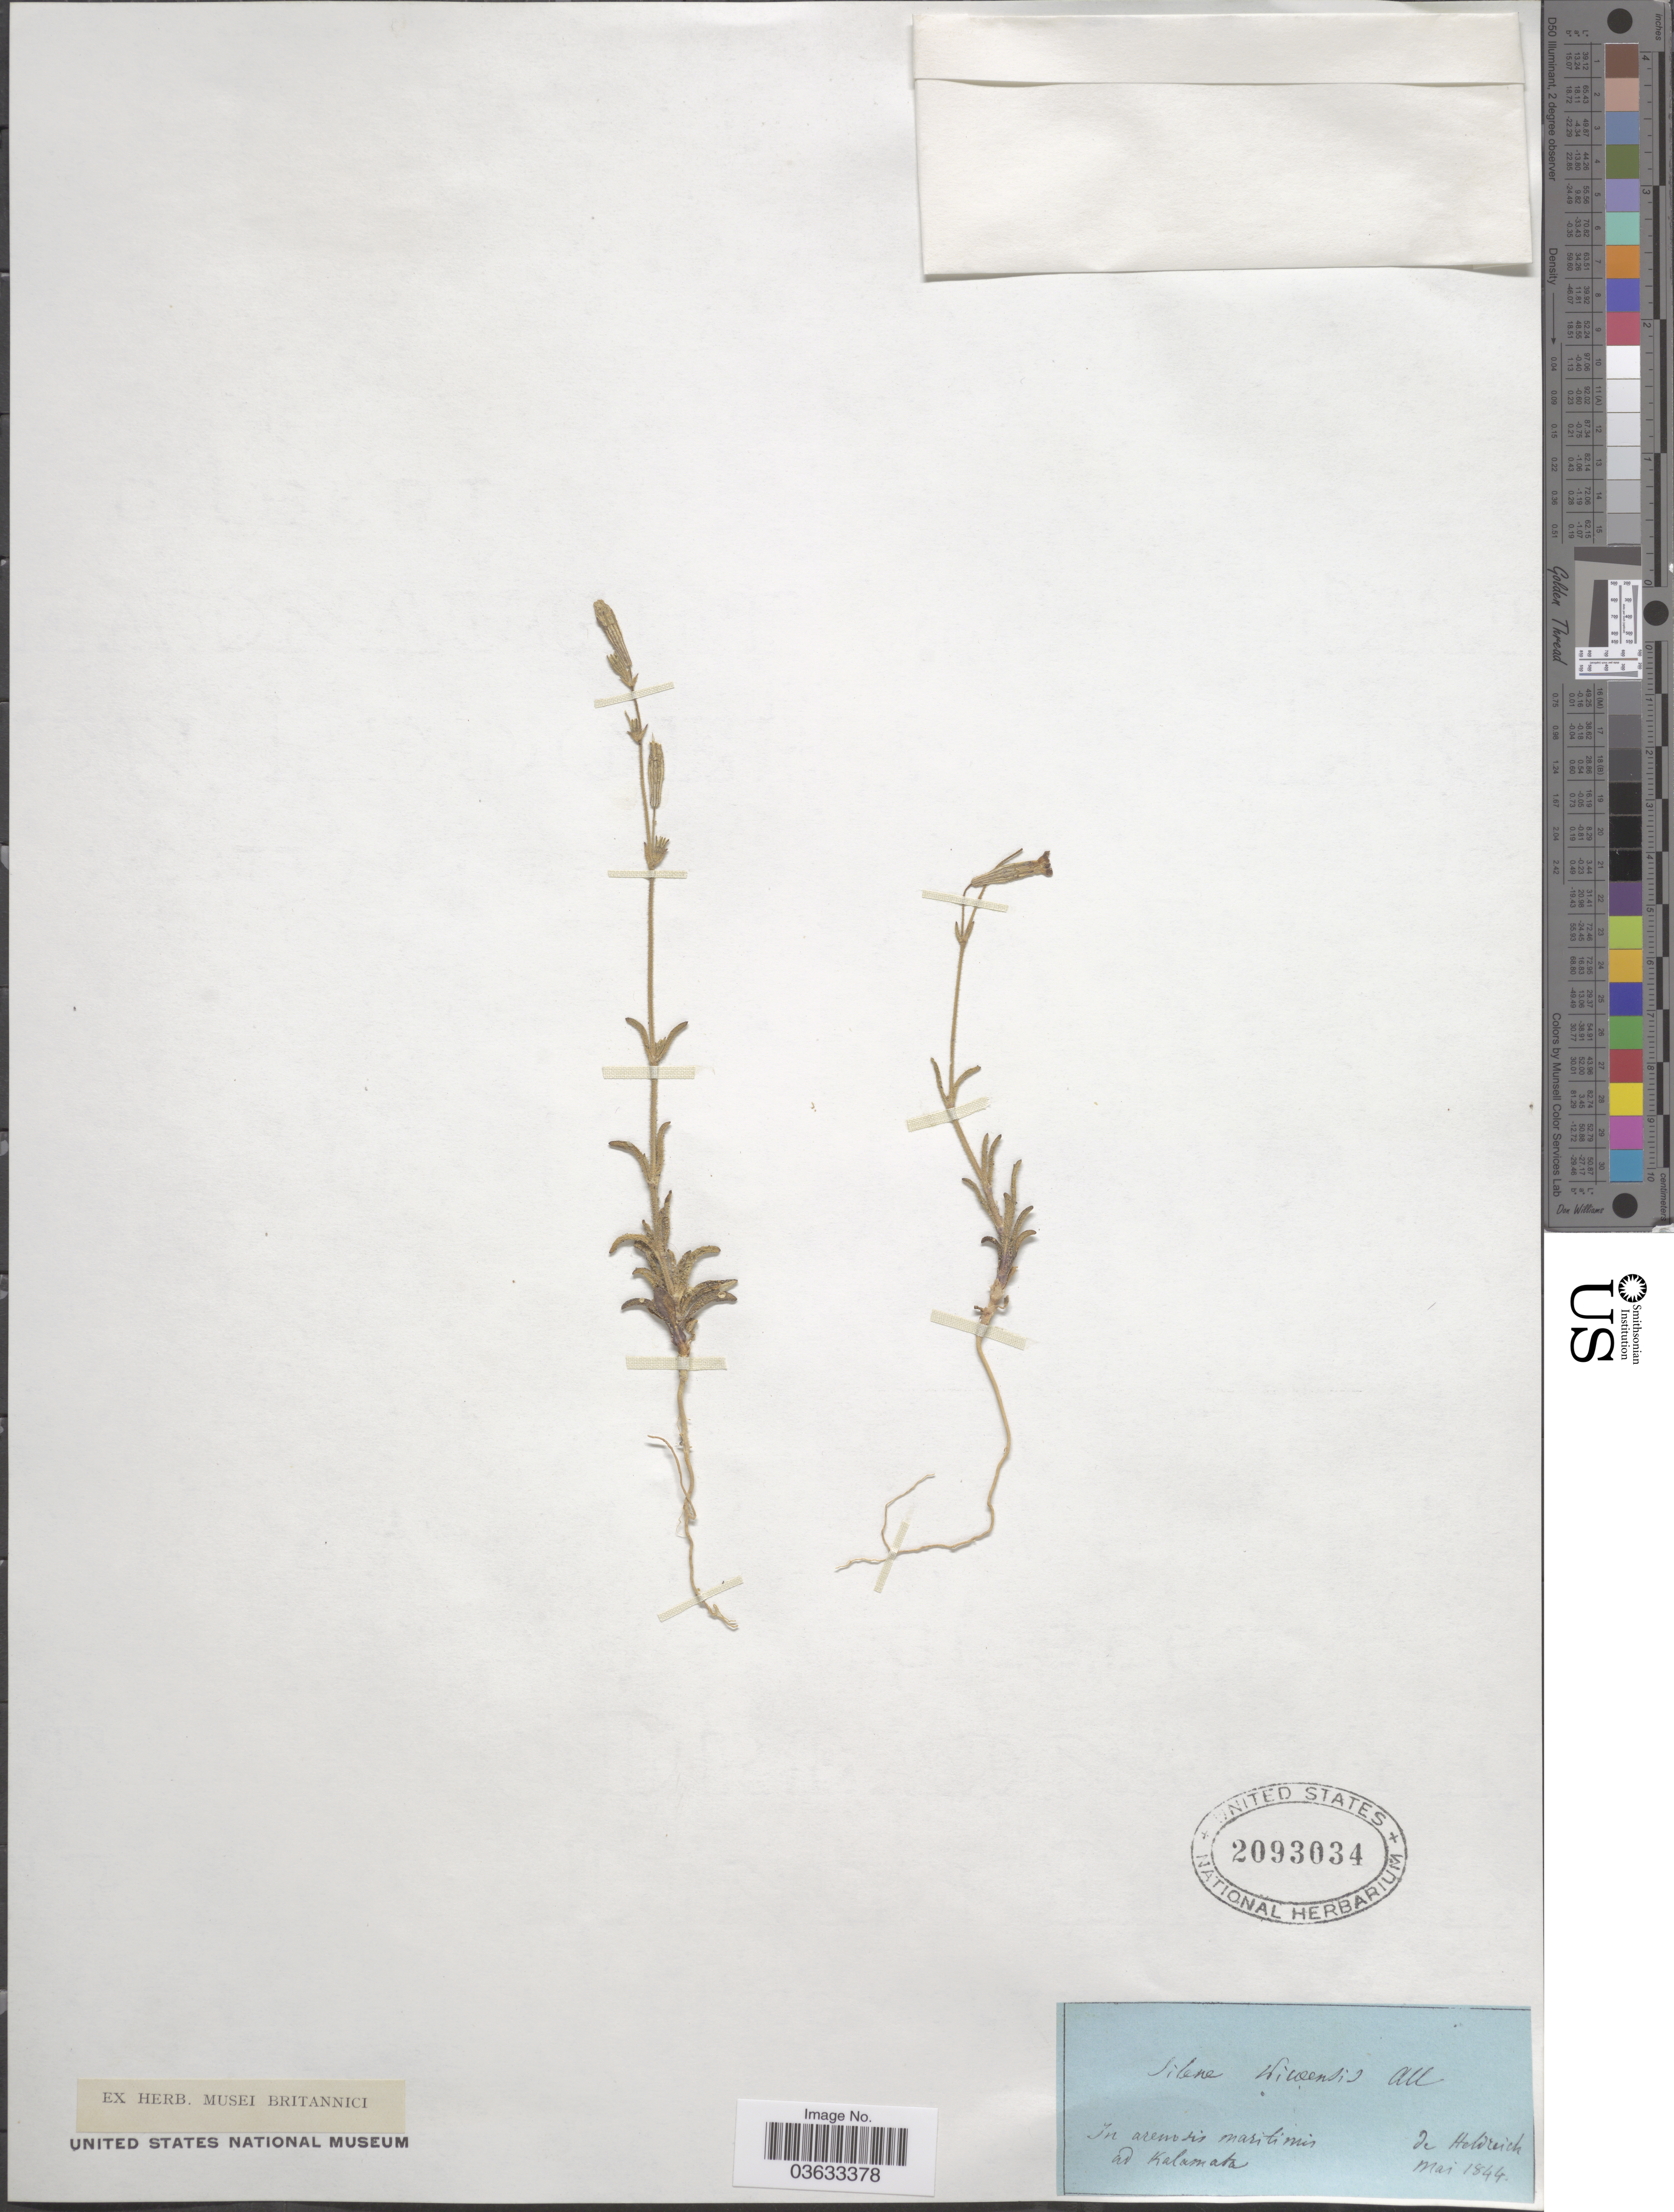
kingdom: Plantae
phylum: Tracheophyta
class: Magnoliopsida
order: Caryophyllales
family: Caryophyllaceae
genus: Silene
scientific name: Silene nicaeensis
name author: All.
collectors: -. De Heldreich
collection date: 1844-05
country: Greece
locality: In arenosis maritimis ad Kalamata.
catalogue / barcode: US 2093034